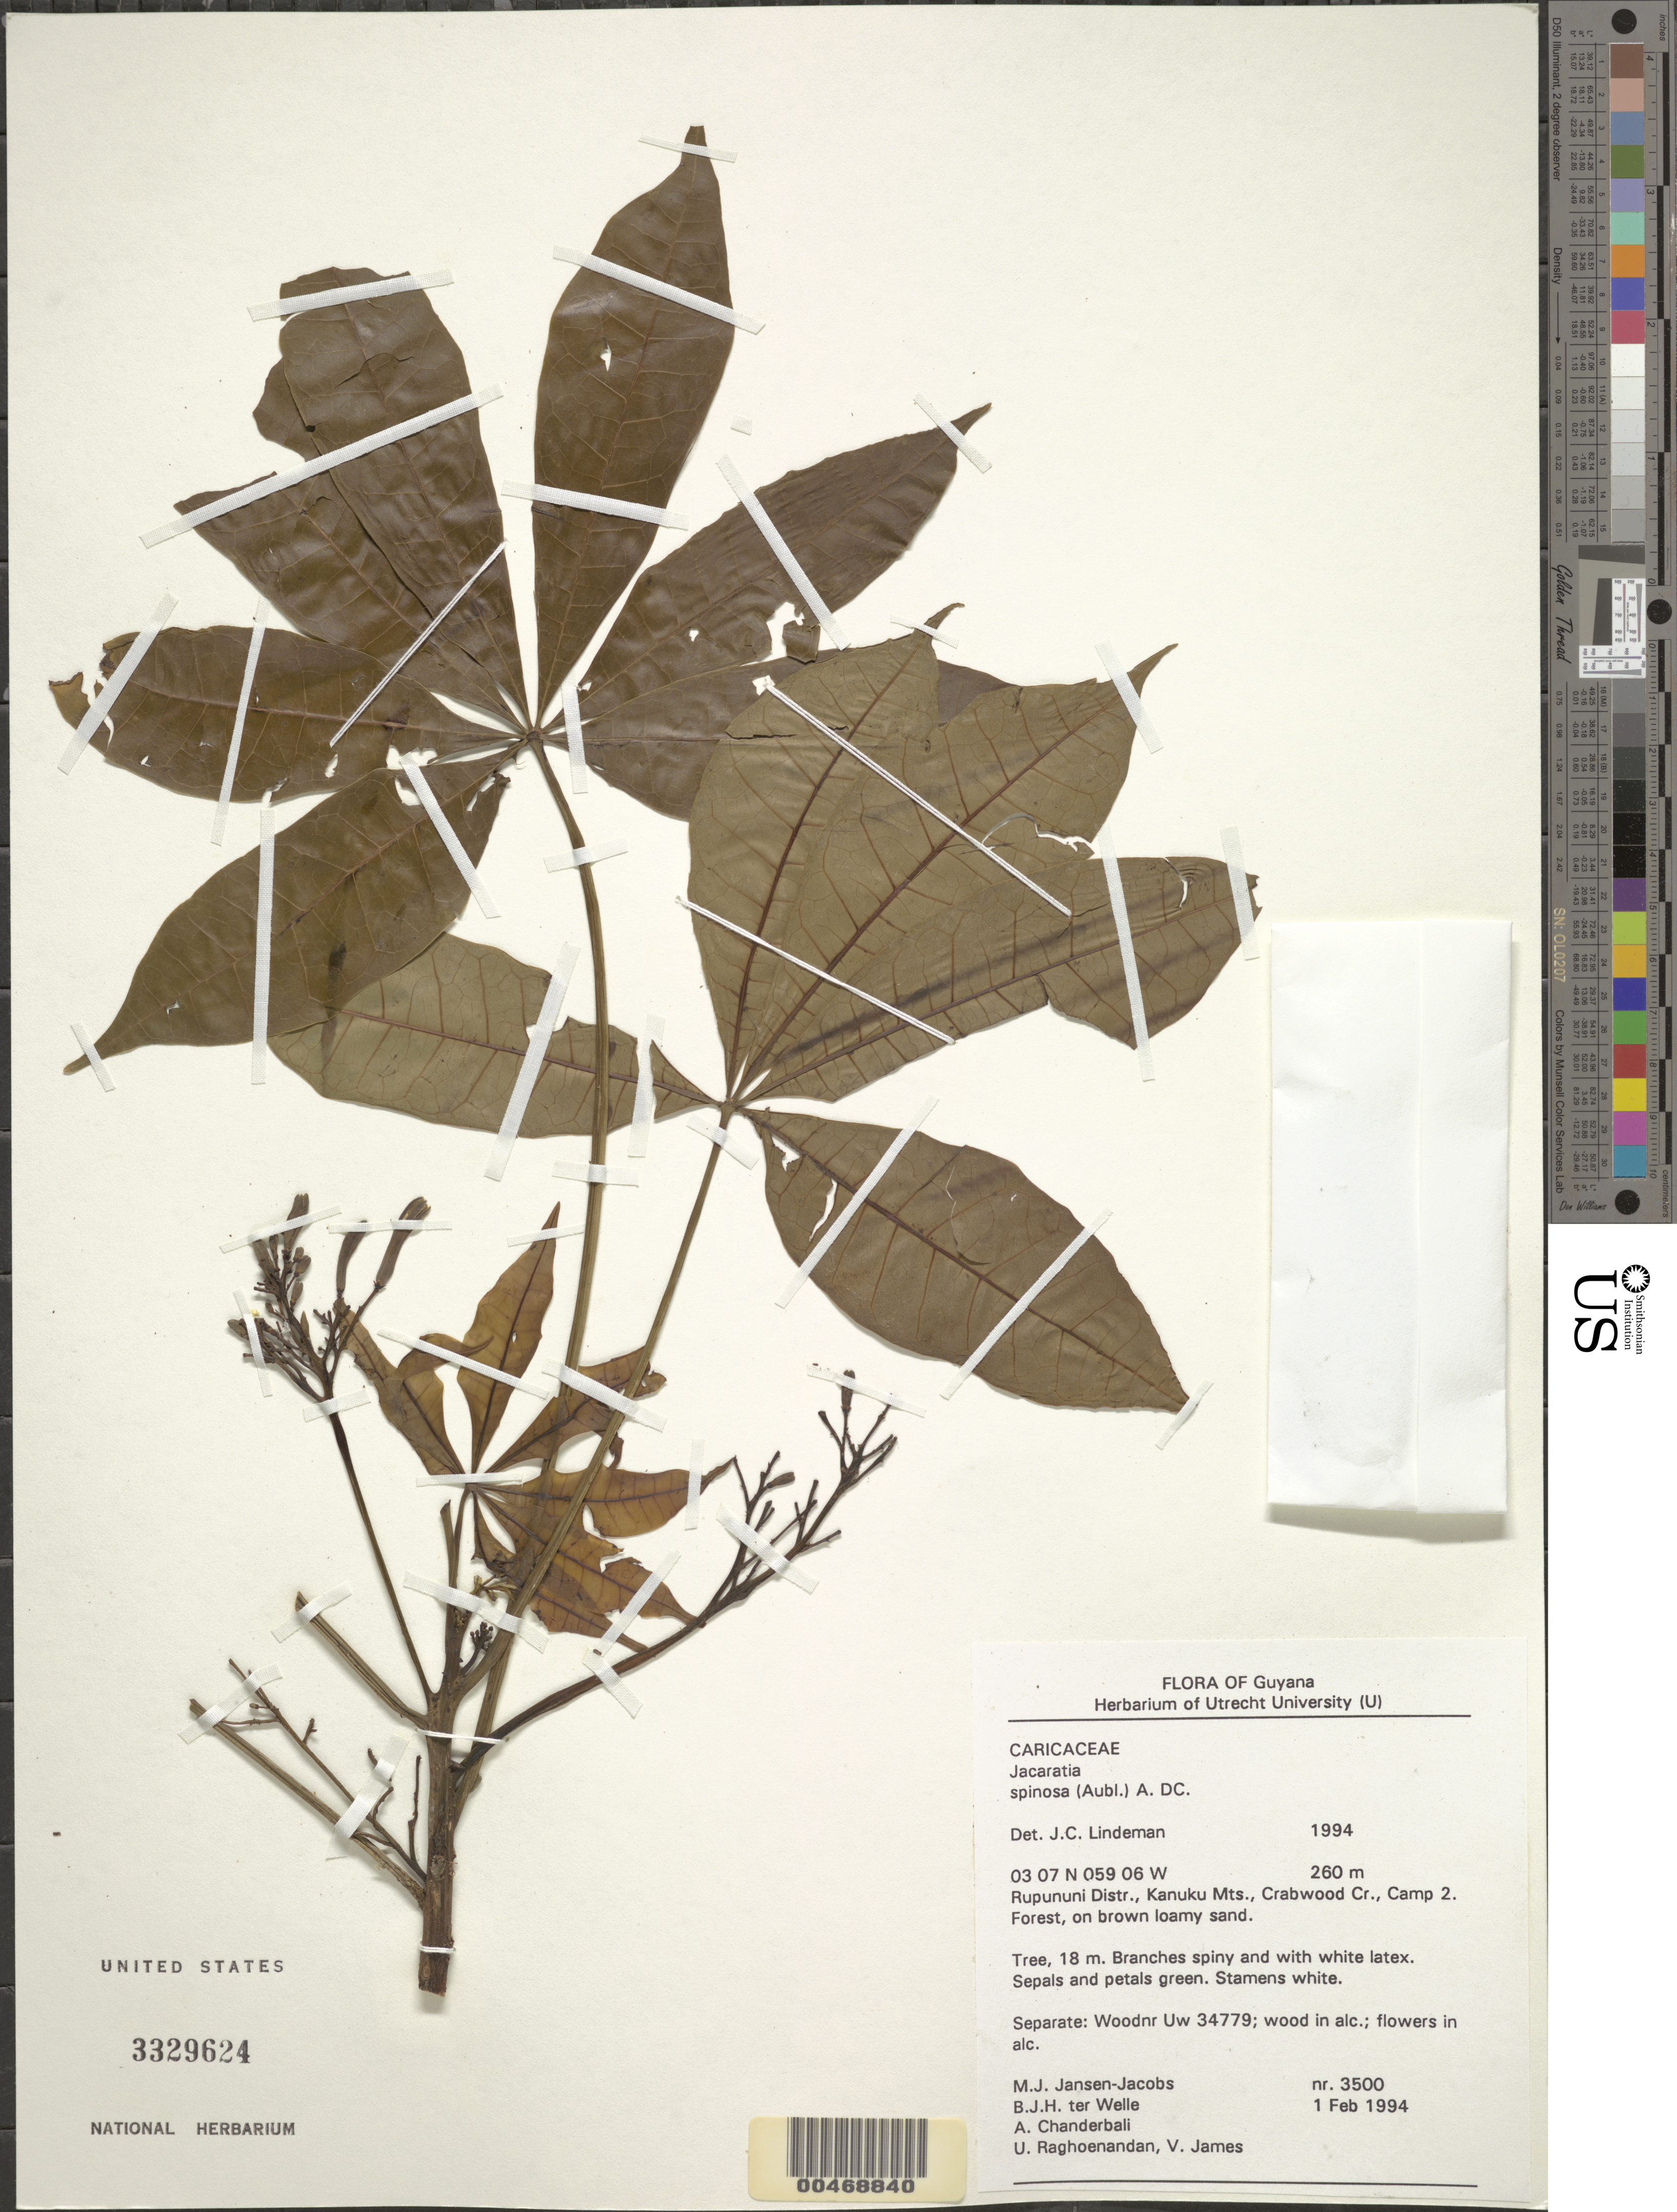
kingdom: Plantae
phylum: Tracheophyta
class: Magnoliopsida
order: Brassicales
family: Caricaceae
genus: Jacaratia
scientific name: Jacaratia spinosa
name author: (Aubl.) A. DC.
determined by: Lindeman, J. C.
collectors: M. J. Jansen-Jacobs, B. Welle, A. S. Chanderbali, U. Raghoenandan & V. James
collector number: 3500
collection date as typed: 1-Feb-94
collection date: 1994-02-01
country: Guyana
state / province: U. Takutu-U. Essequibo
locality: Crabwood Cr., Camp 2, Kanuku Mts., Rupununi District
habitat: Forest, on brown loamy sand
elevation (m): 260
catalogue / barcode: US 3329624